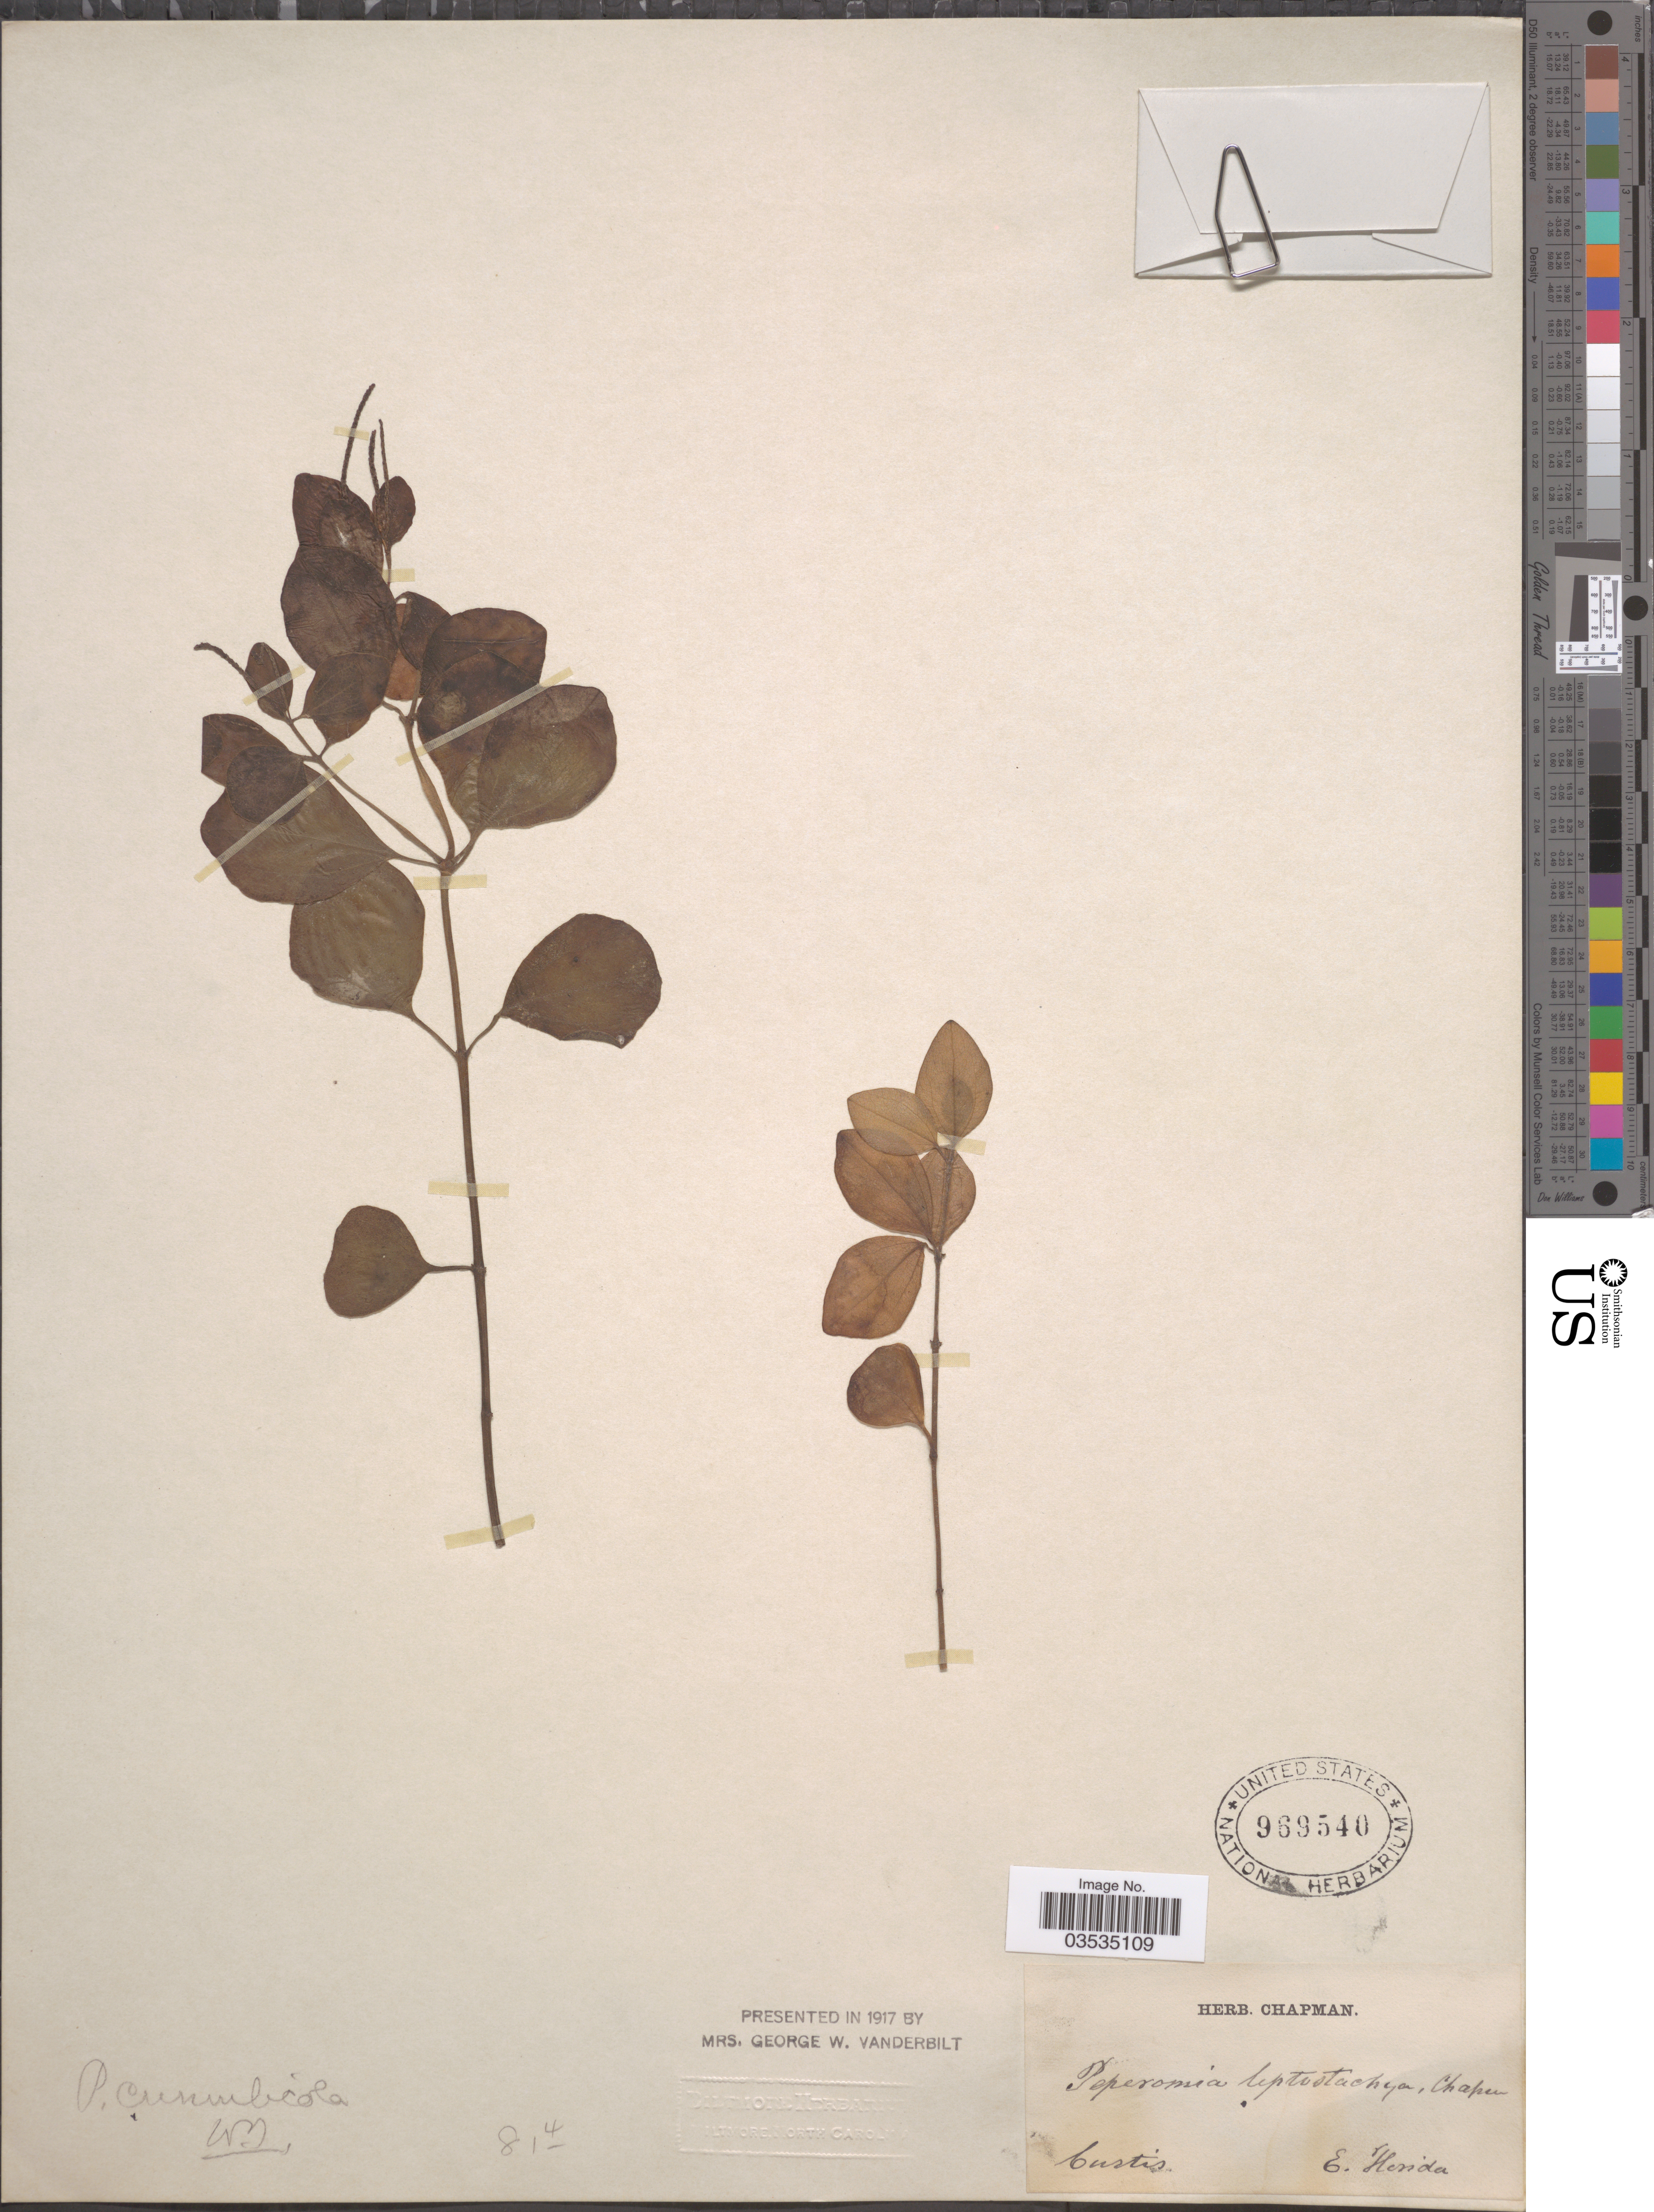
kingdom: Plantae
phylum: Tracheophyta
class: Magnoliopsida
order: Piperales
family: Piperaceae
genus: Peperomia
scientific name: Peperomia humilis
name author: (Vahl) A. Dietr.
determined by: Jiménez, José Estaban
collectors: -. Curtis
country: United States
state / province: Florida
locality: E. Florida.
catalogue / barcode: US 969540